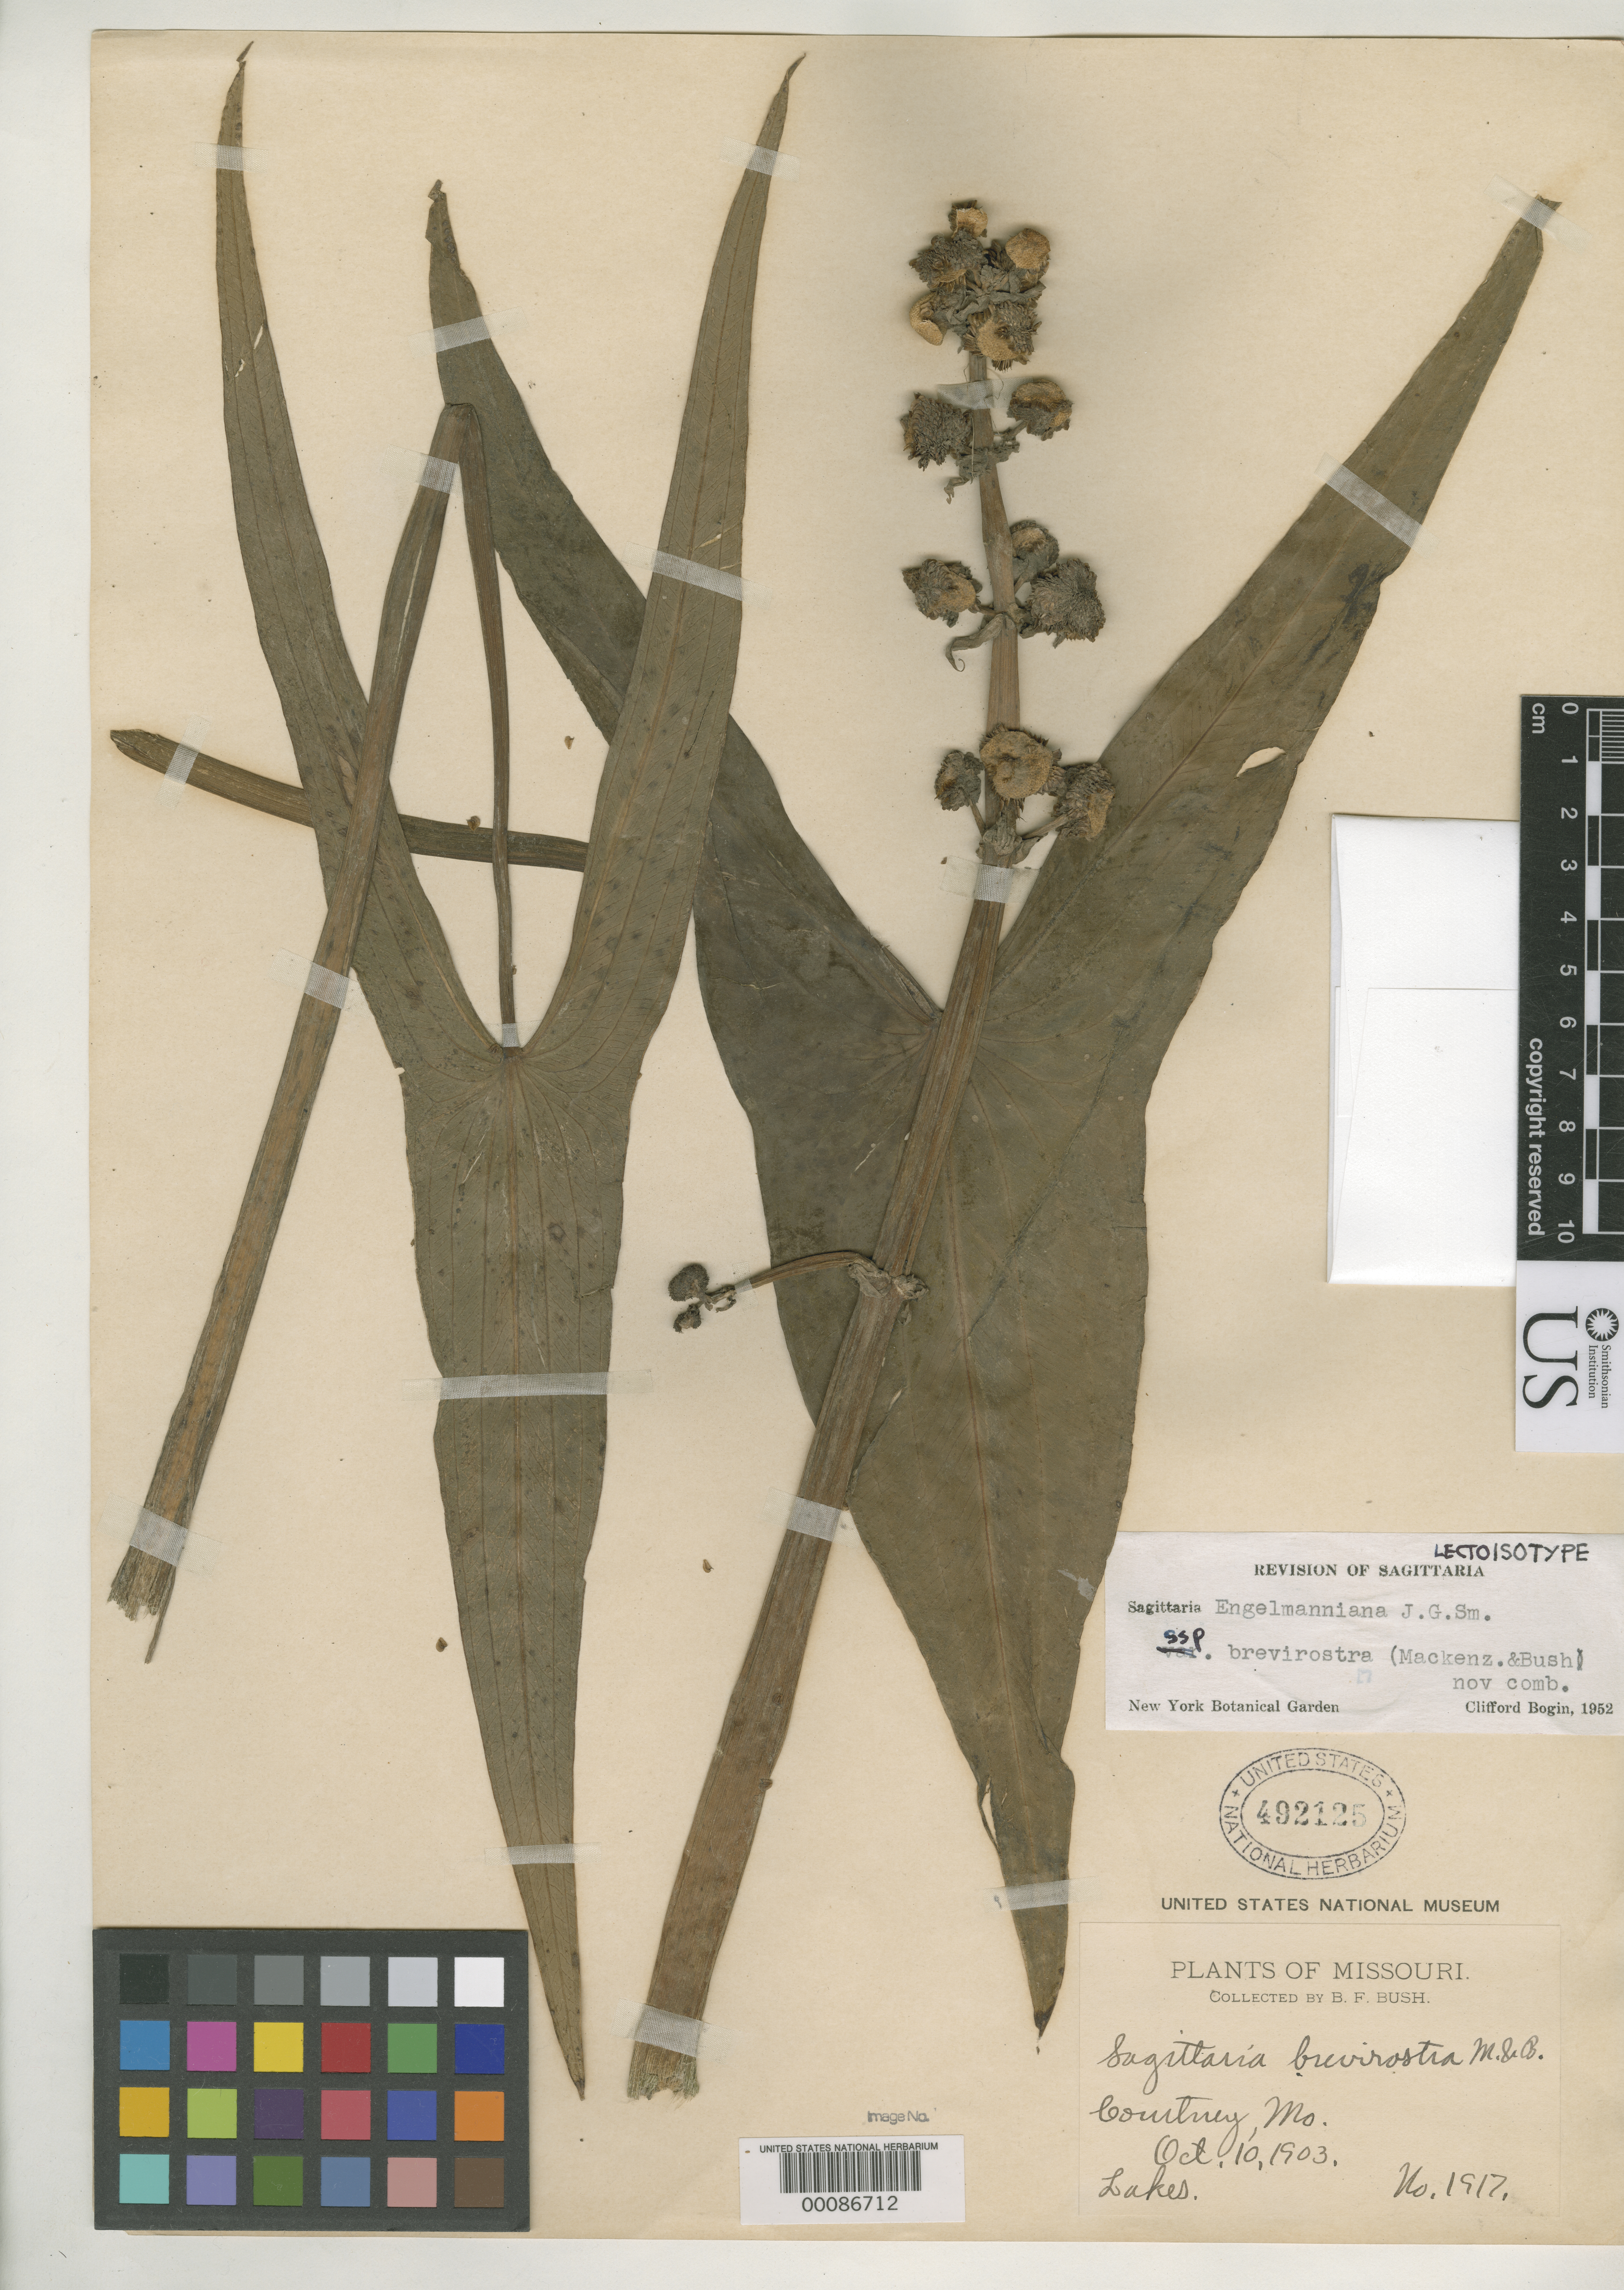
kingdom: Plantae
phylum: Tracheophyta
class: Liliopsida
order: Alismatales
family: Alismataceae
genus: Sagittaria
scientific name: Sagittaria brevirostra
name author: Mack. & Bush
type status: Isolectotype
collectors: B. F. Bush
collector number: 1917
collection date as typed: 10 Oct 1903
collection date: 1903-10-10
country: United States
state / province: Missouri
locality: Courtney.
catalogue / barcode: US 492125